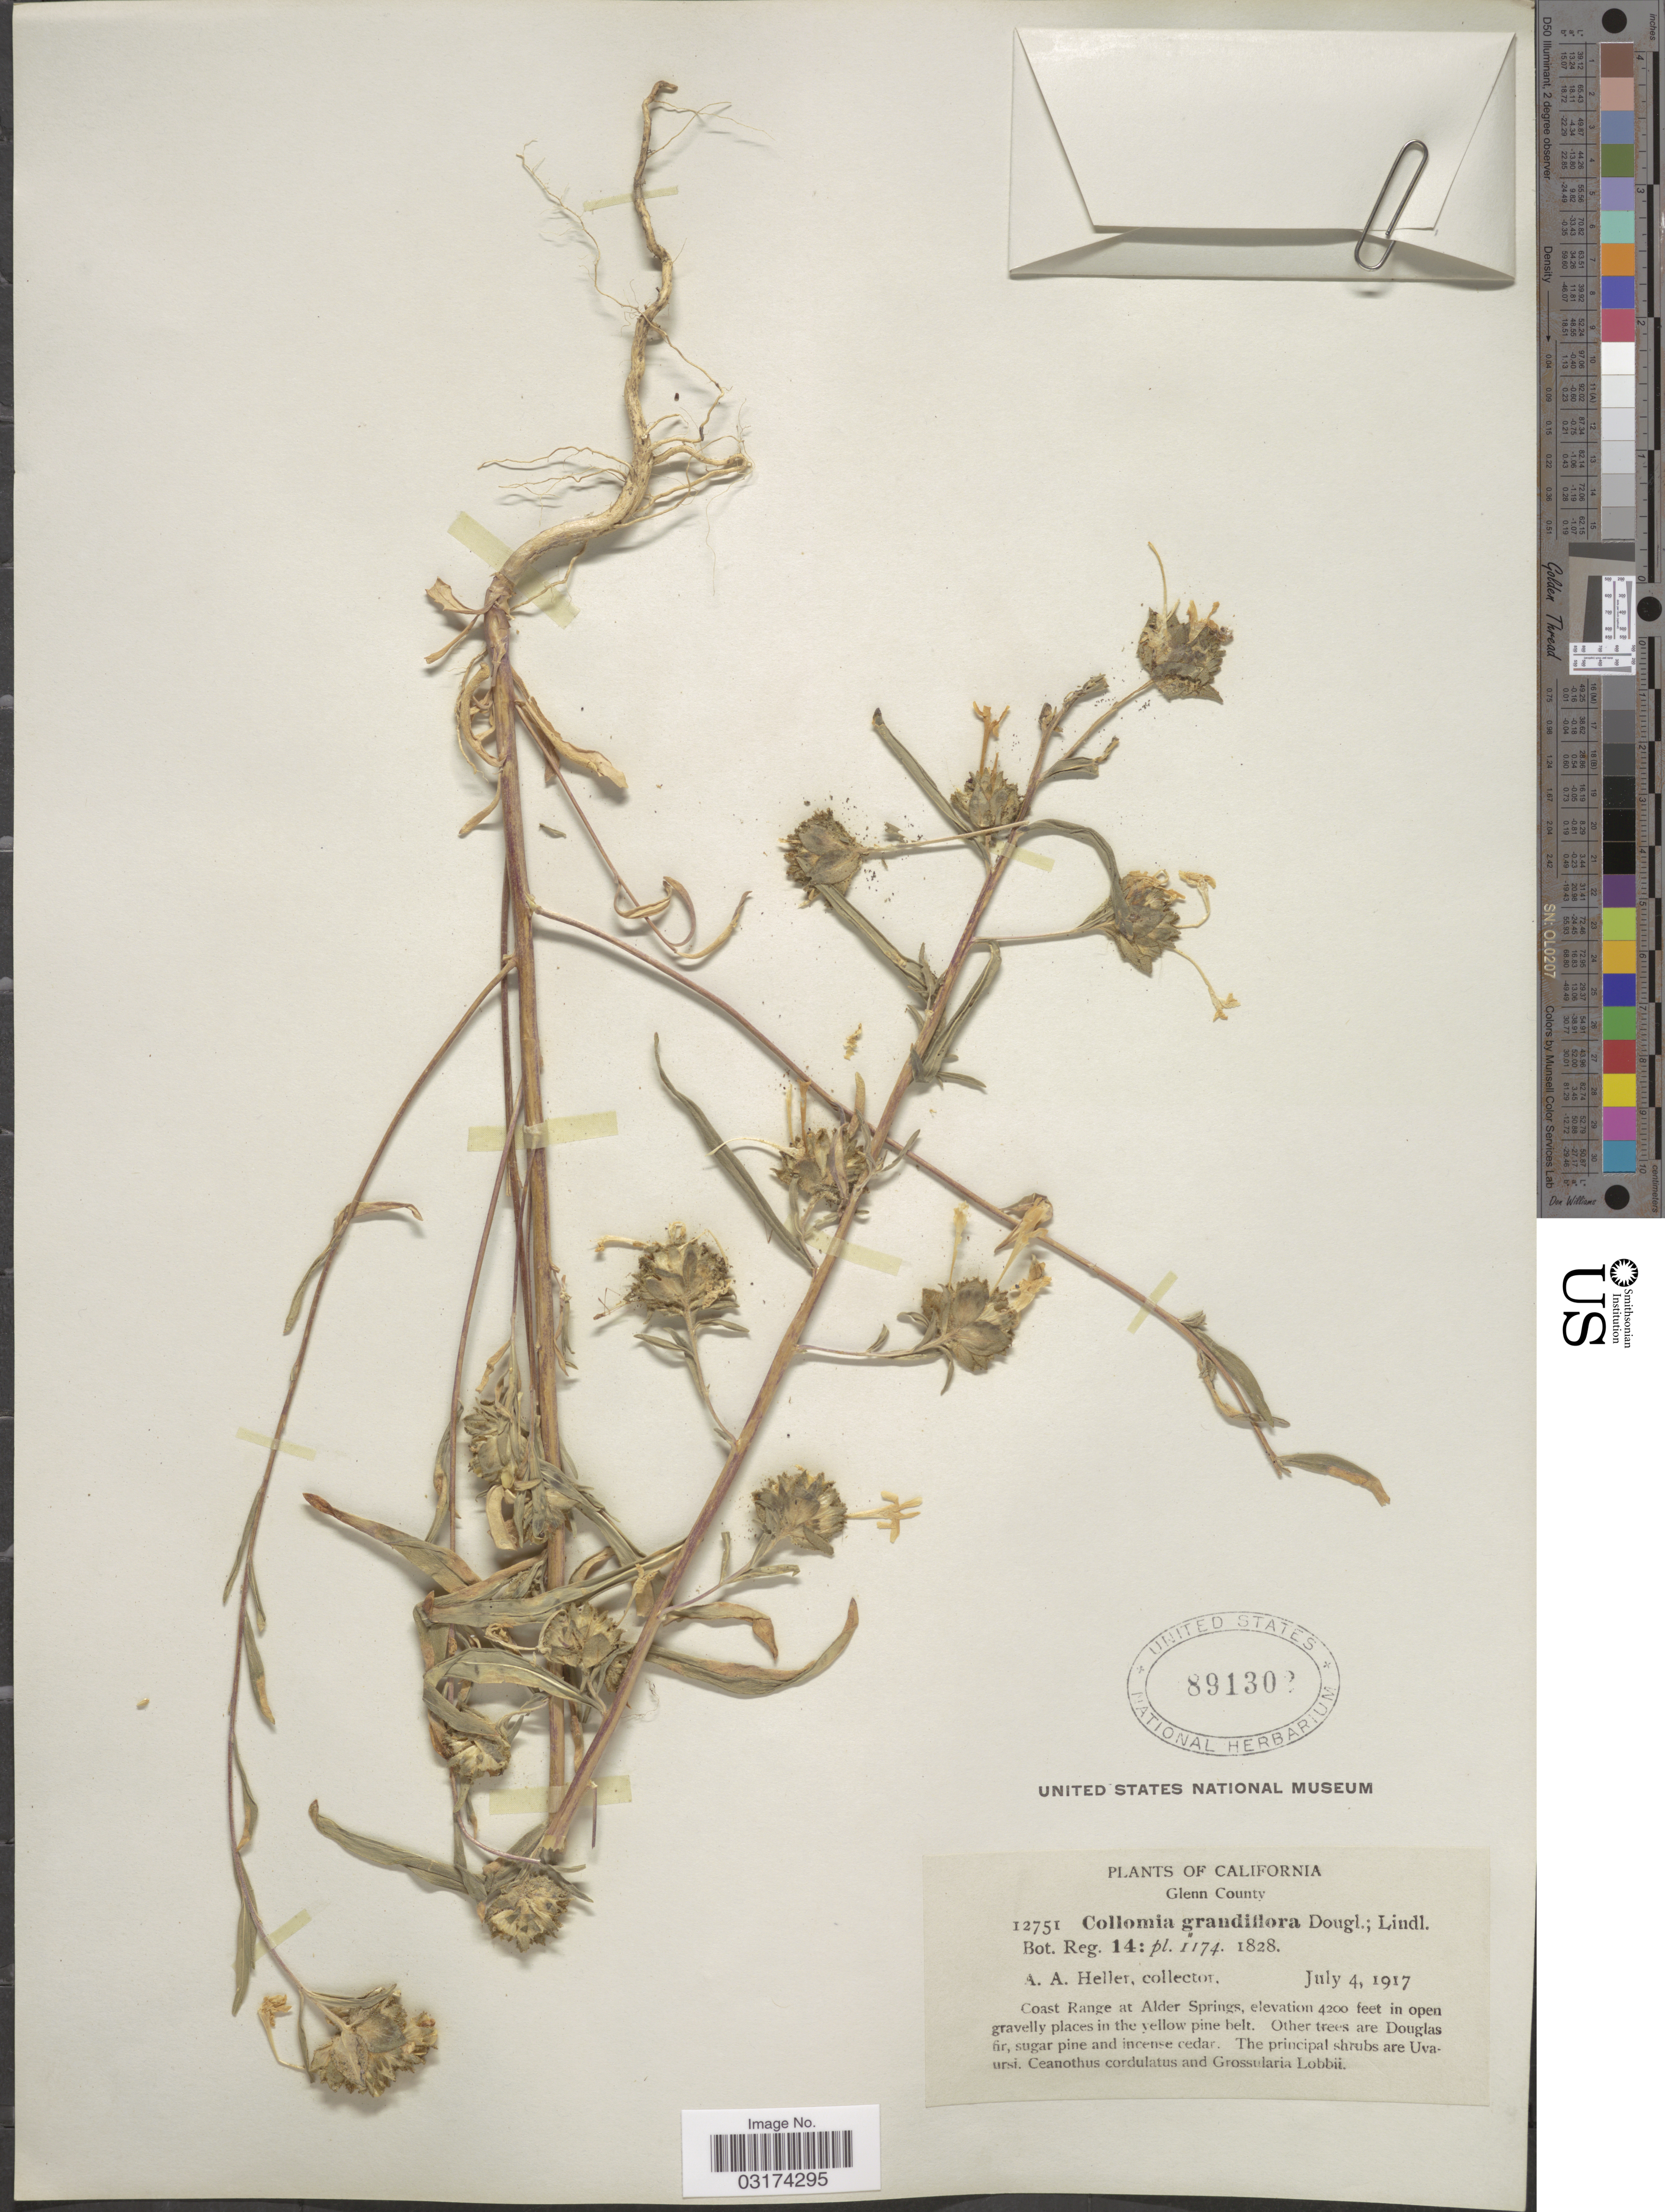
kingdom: Plantae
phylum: Tracheophyta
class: Magnoliopsida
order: Ericales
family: Polemoniaceae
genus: Collomia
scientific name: Collomia grandiflora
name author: Douglas ex Lindl.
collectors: A. A. Heller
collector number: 12751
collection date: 1917-07-04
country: United States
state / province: California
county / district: Glenn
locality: Glenn County. Coast Range at Alder Springs.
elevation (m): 1280